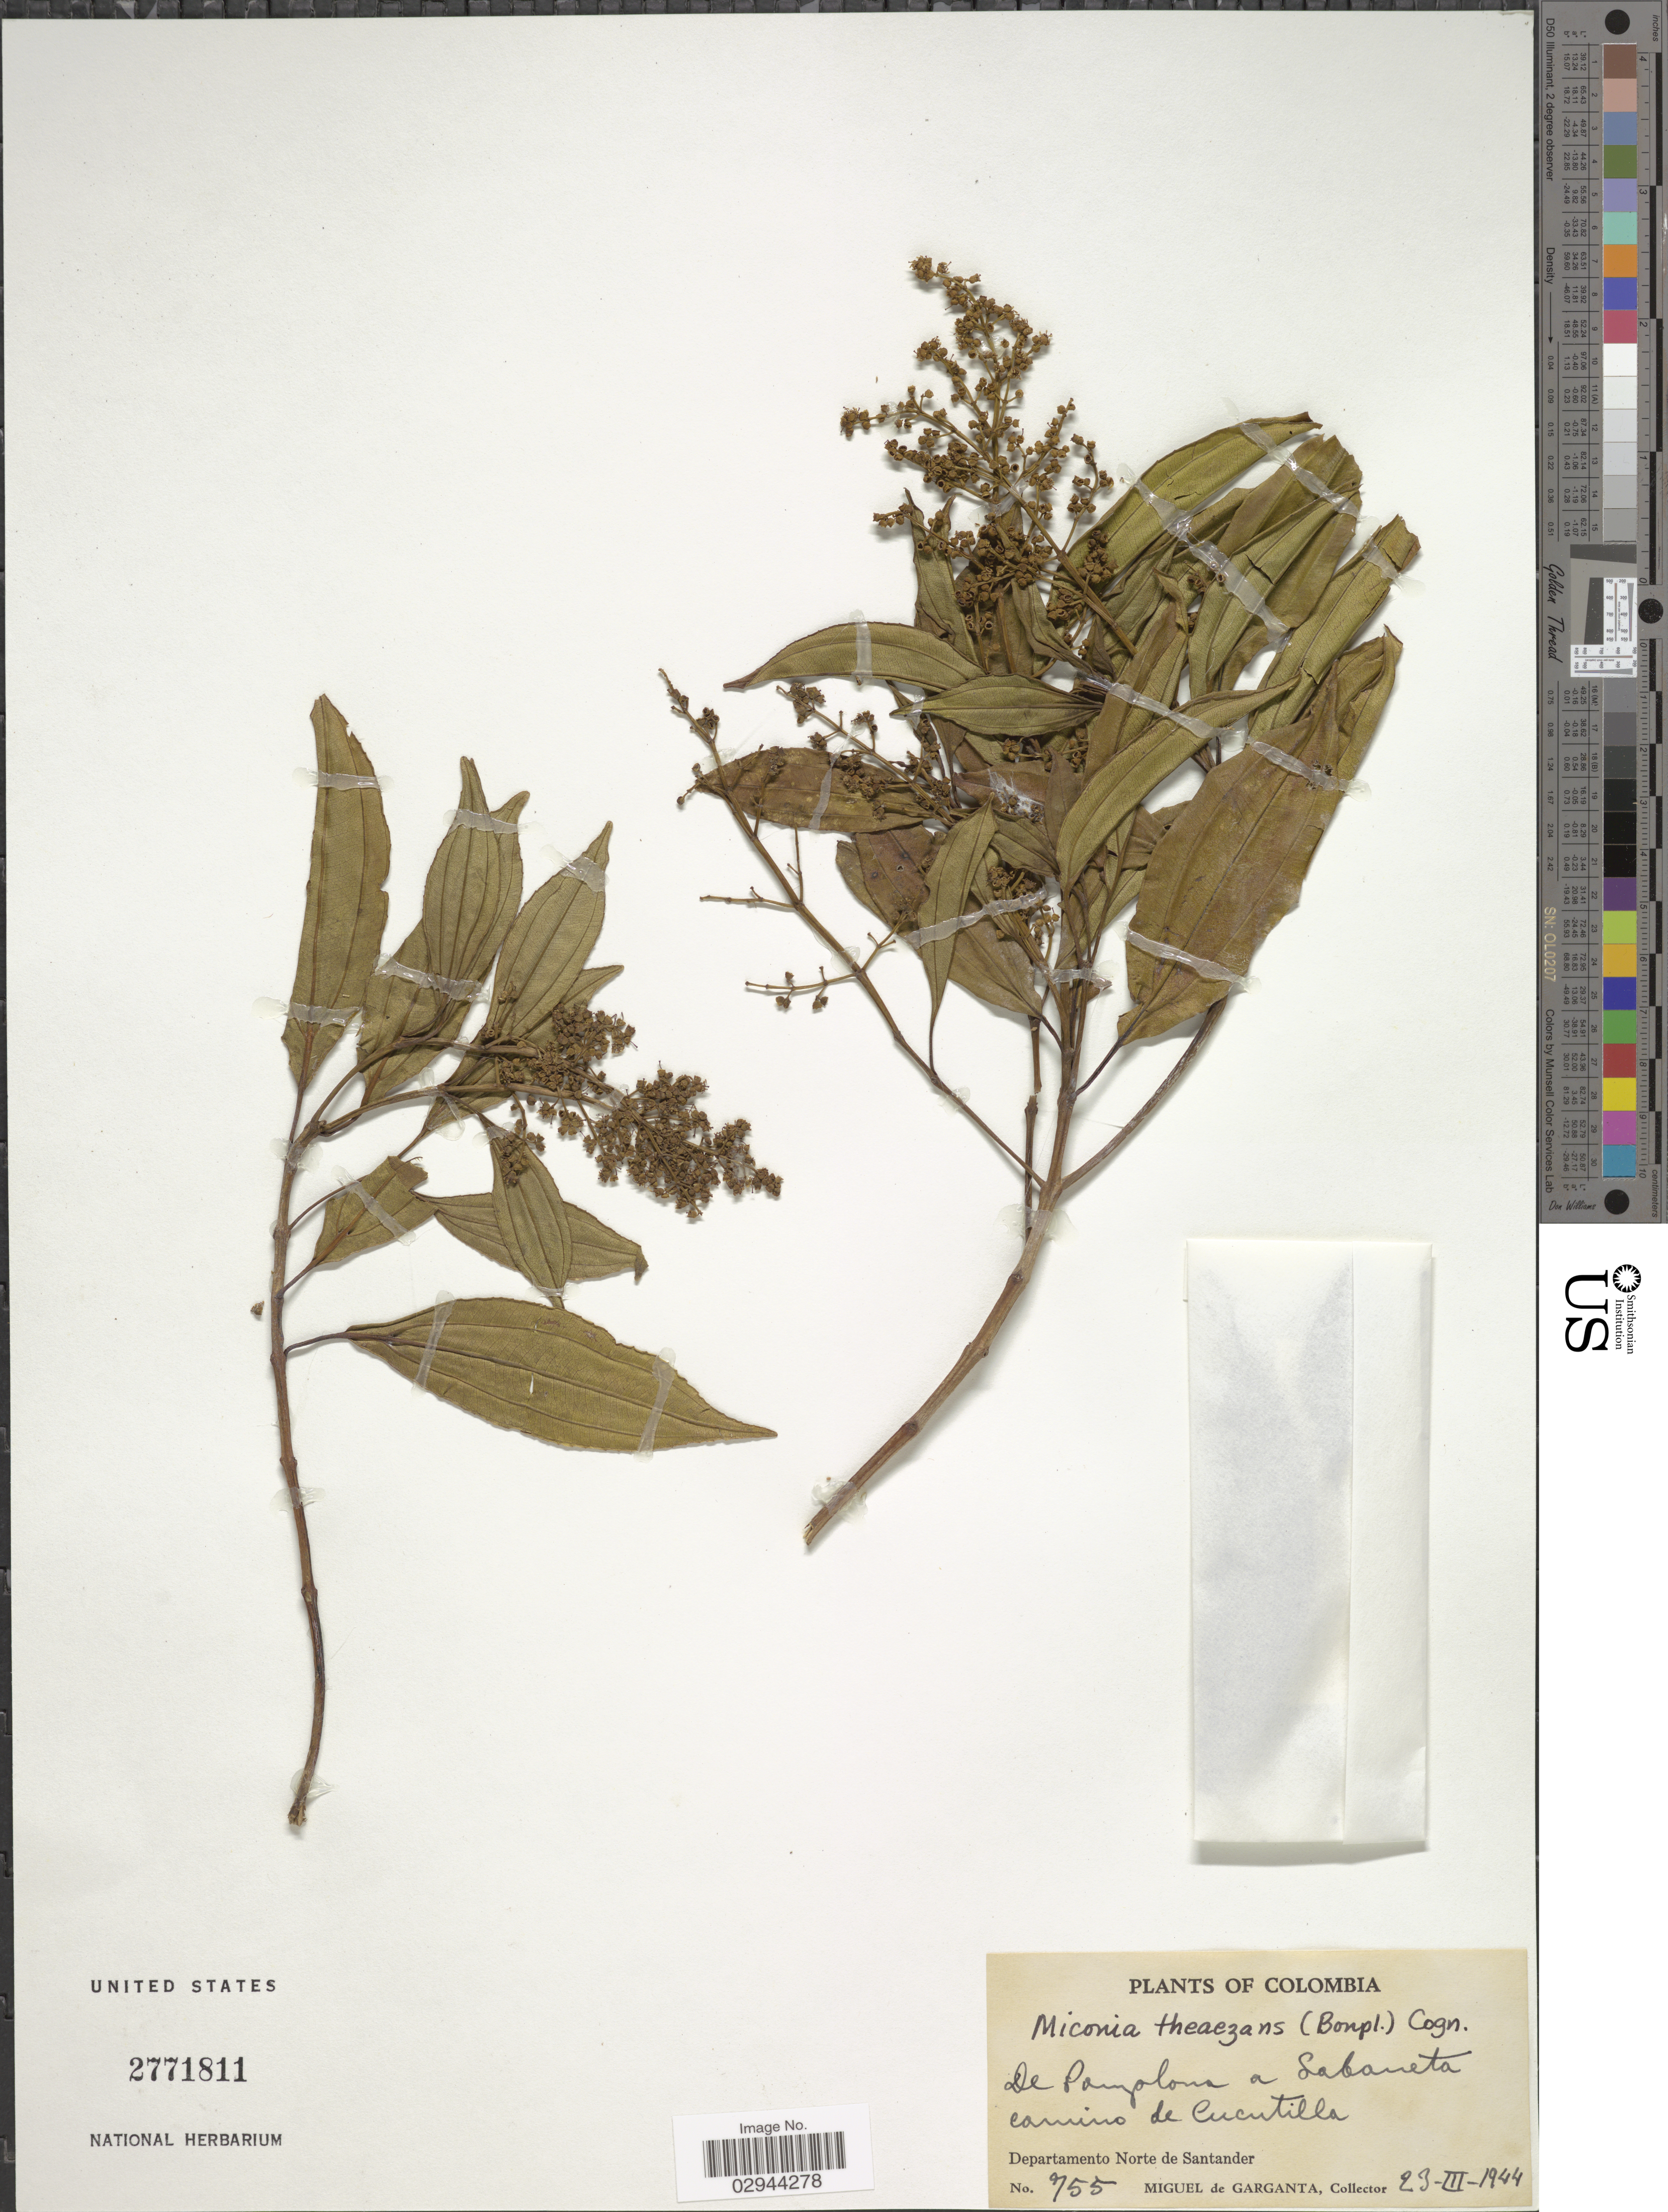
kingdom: Plantae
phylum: Tracheophyta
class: Magnoliopsida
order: Myrtales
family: Melastomataceae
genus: Miconia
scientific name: Miconia theizans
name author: (Bonpl.) Cogn.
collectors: M. Garganta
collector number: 755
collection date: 1944-03-23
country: Colombia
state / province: Norte de Santander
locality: De Pangolona a Sabaneta, camino de Cucutilla, Departamento Norte de Santander.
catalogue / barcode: US 2771811